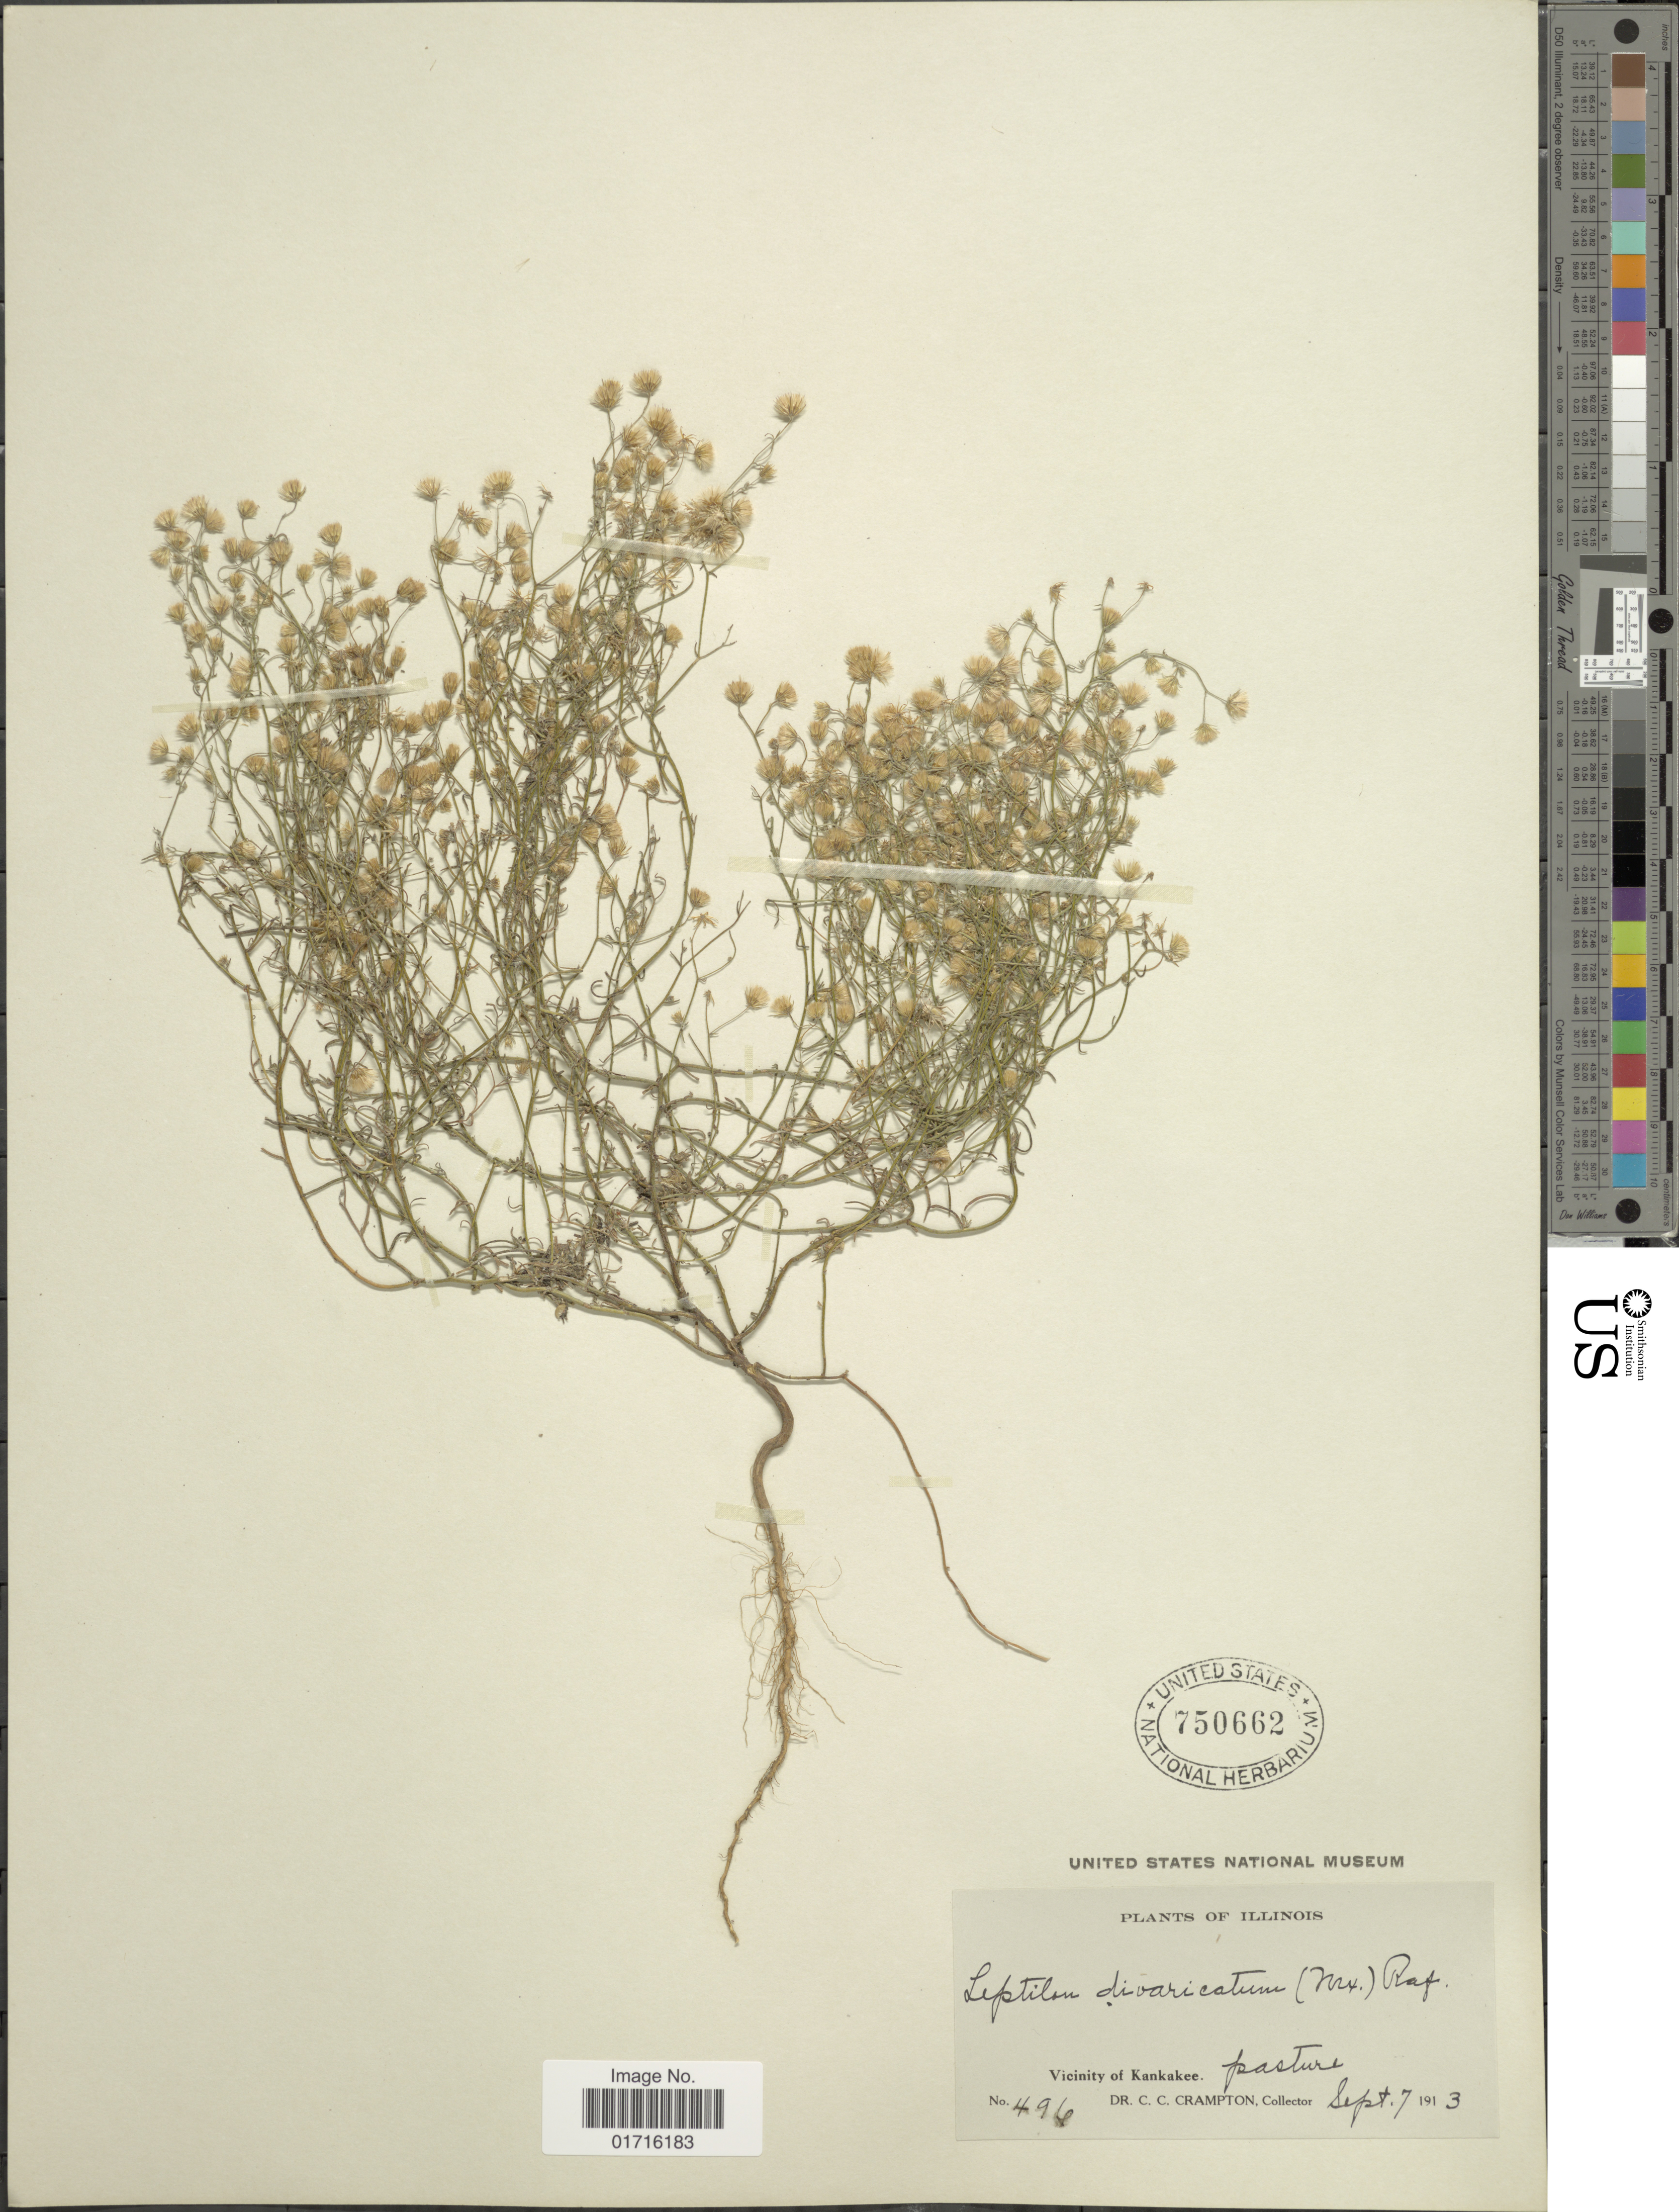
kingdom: Plantae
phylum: Tracheophyta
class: Magnoliopsida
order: Asterales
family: Asteraceae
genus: Conyza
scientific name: Conyza divaricata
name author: Spreng.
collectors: C. Crampton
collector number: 496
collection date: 1913-09-07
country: United States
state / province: Illinois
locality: Vicinity of Kankakee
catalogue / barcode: US 750662